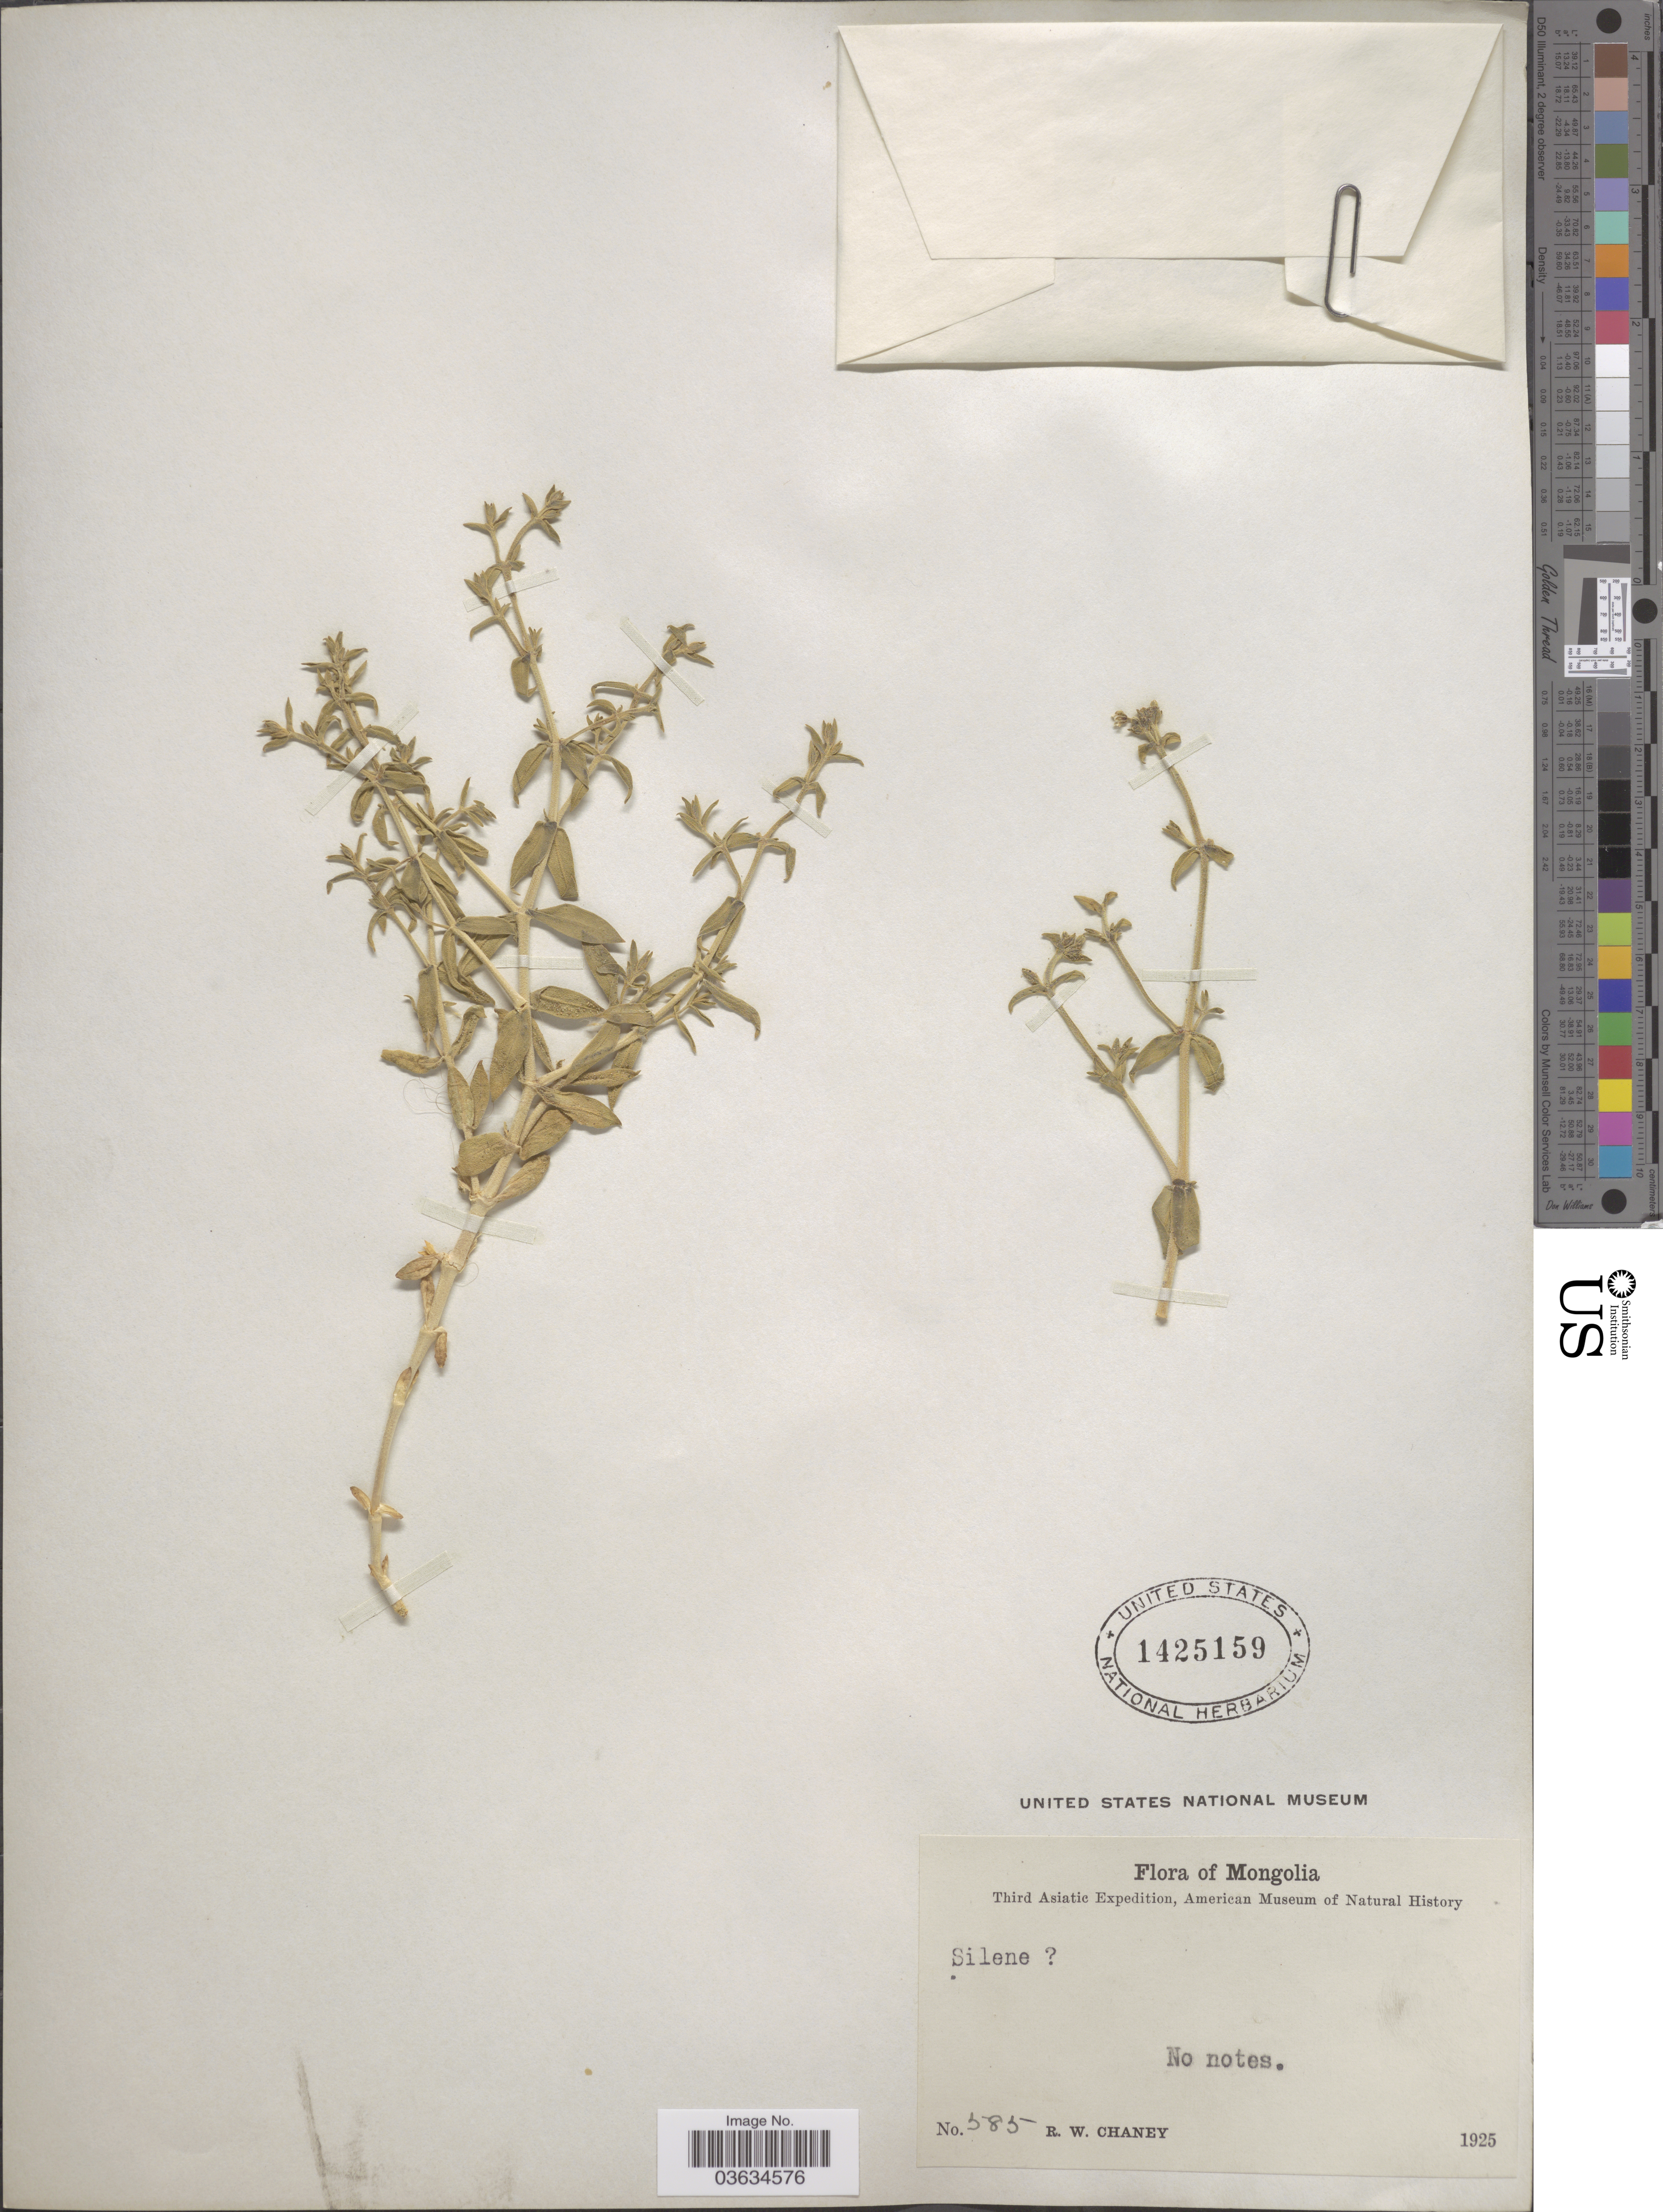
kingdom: Plantae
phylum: Tracheophyta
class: Magnoliopsida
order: Caryophyllales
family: Caryophyllaceae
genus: Silene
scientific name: Silene sp.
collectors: R. Chaney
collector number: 585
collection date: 1925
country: Mongolia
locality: Mongolia.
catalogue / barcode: US 1425159